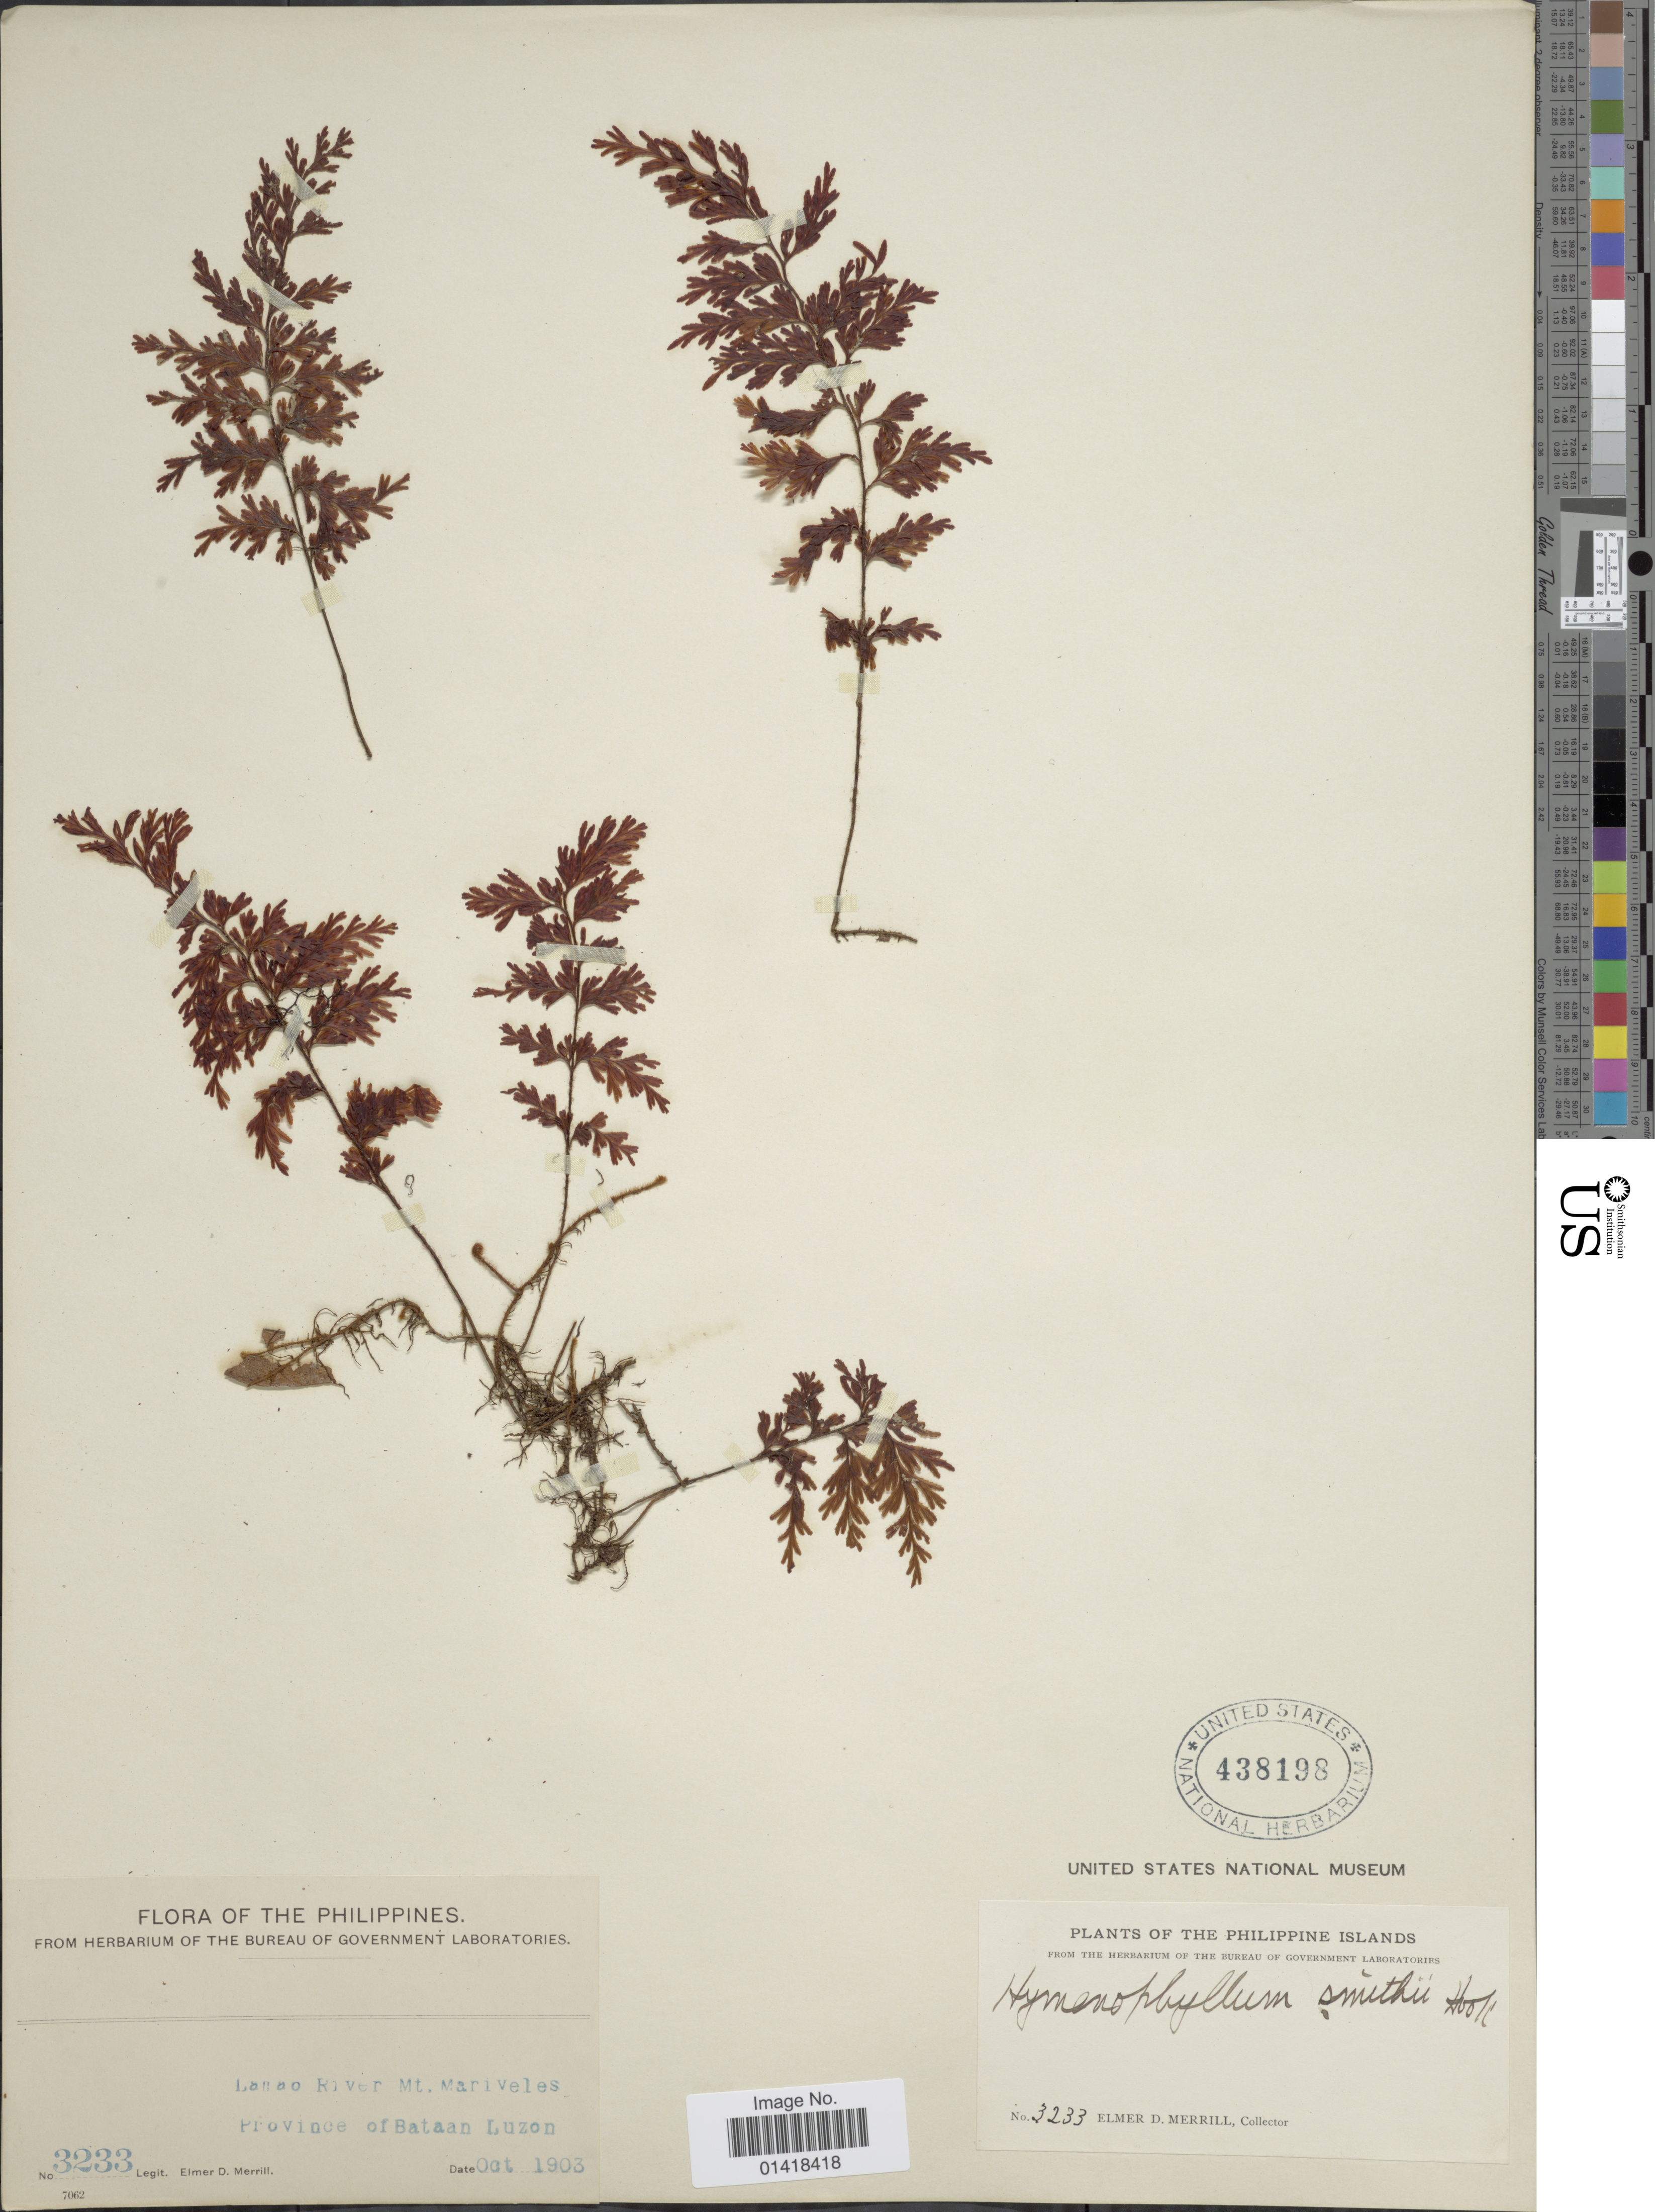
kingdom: Plantae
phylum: Tracheophyta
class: Polypodiopsida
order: Hymenophyllales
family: Hymenophyllaceae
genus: Hymenophyllum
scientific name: Hymenophyllum meyenianum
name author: (C. Presl) Copel.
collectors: E. D. Merrill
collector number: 3233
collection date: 1903-10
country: Philippines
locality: The Philippines. Lamao River, Mt. Mariveles Province of Bataan Luzon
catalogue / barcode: US 438198